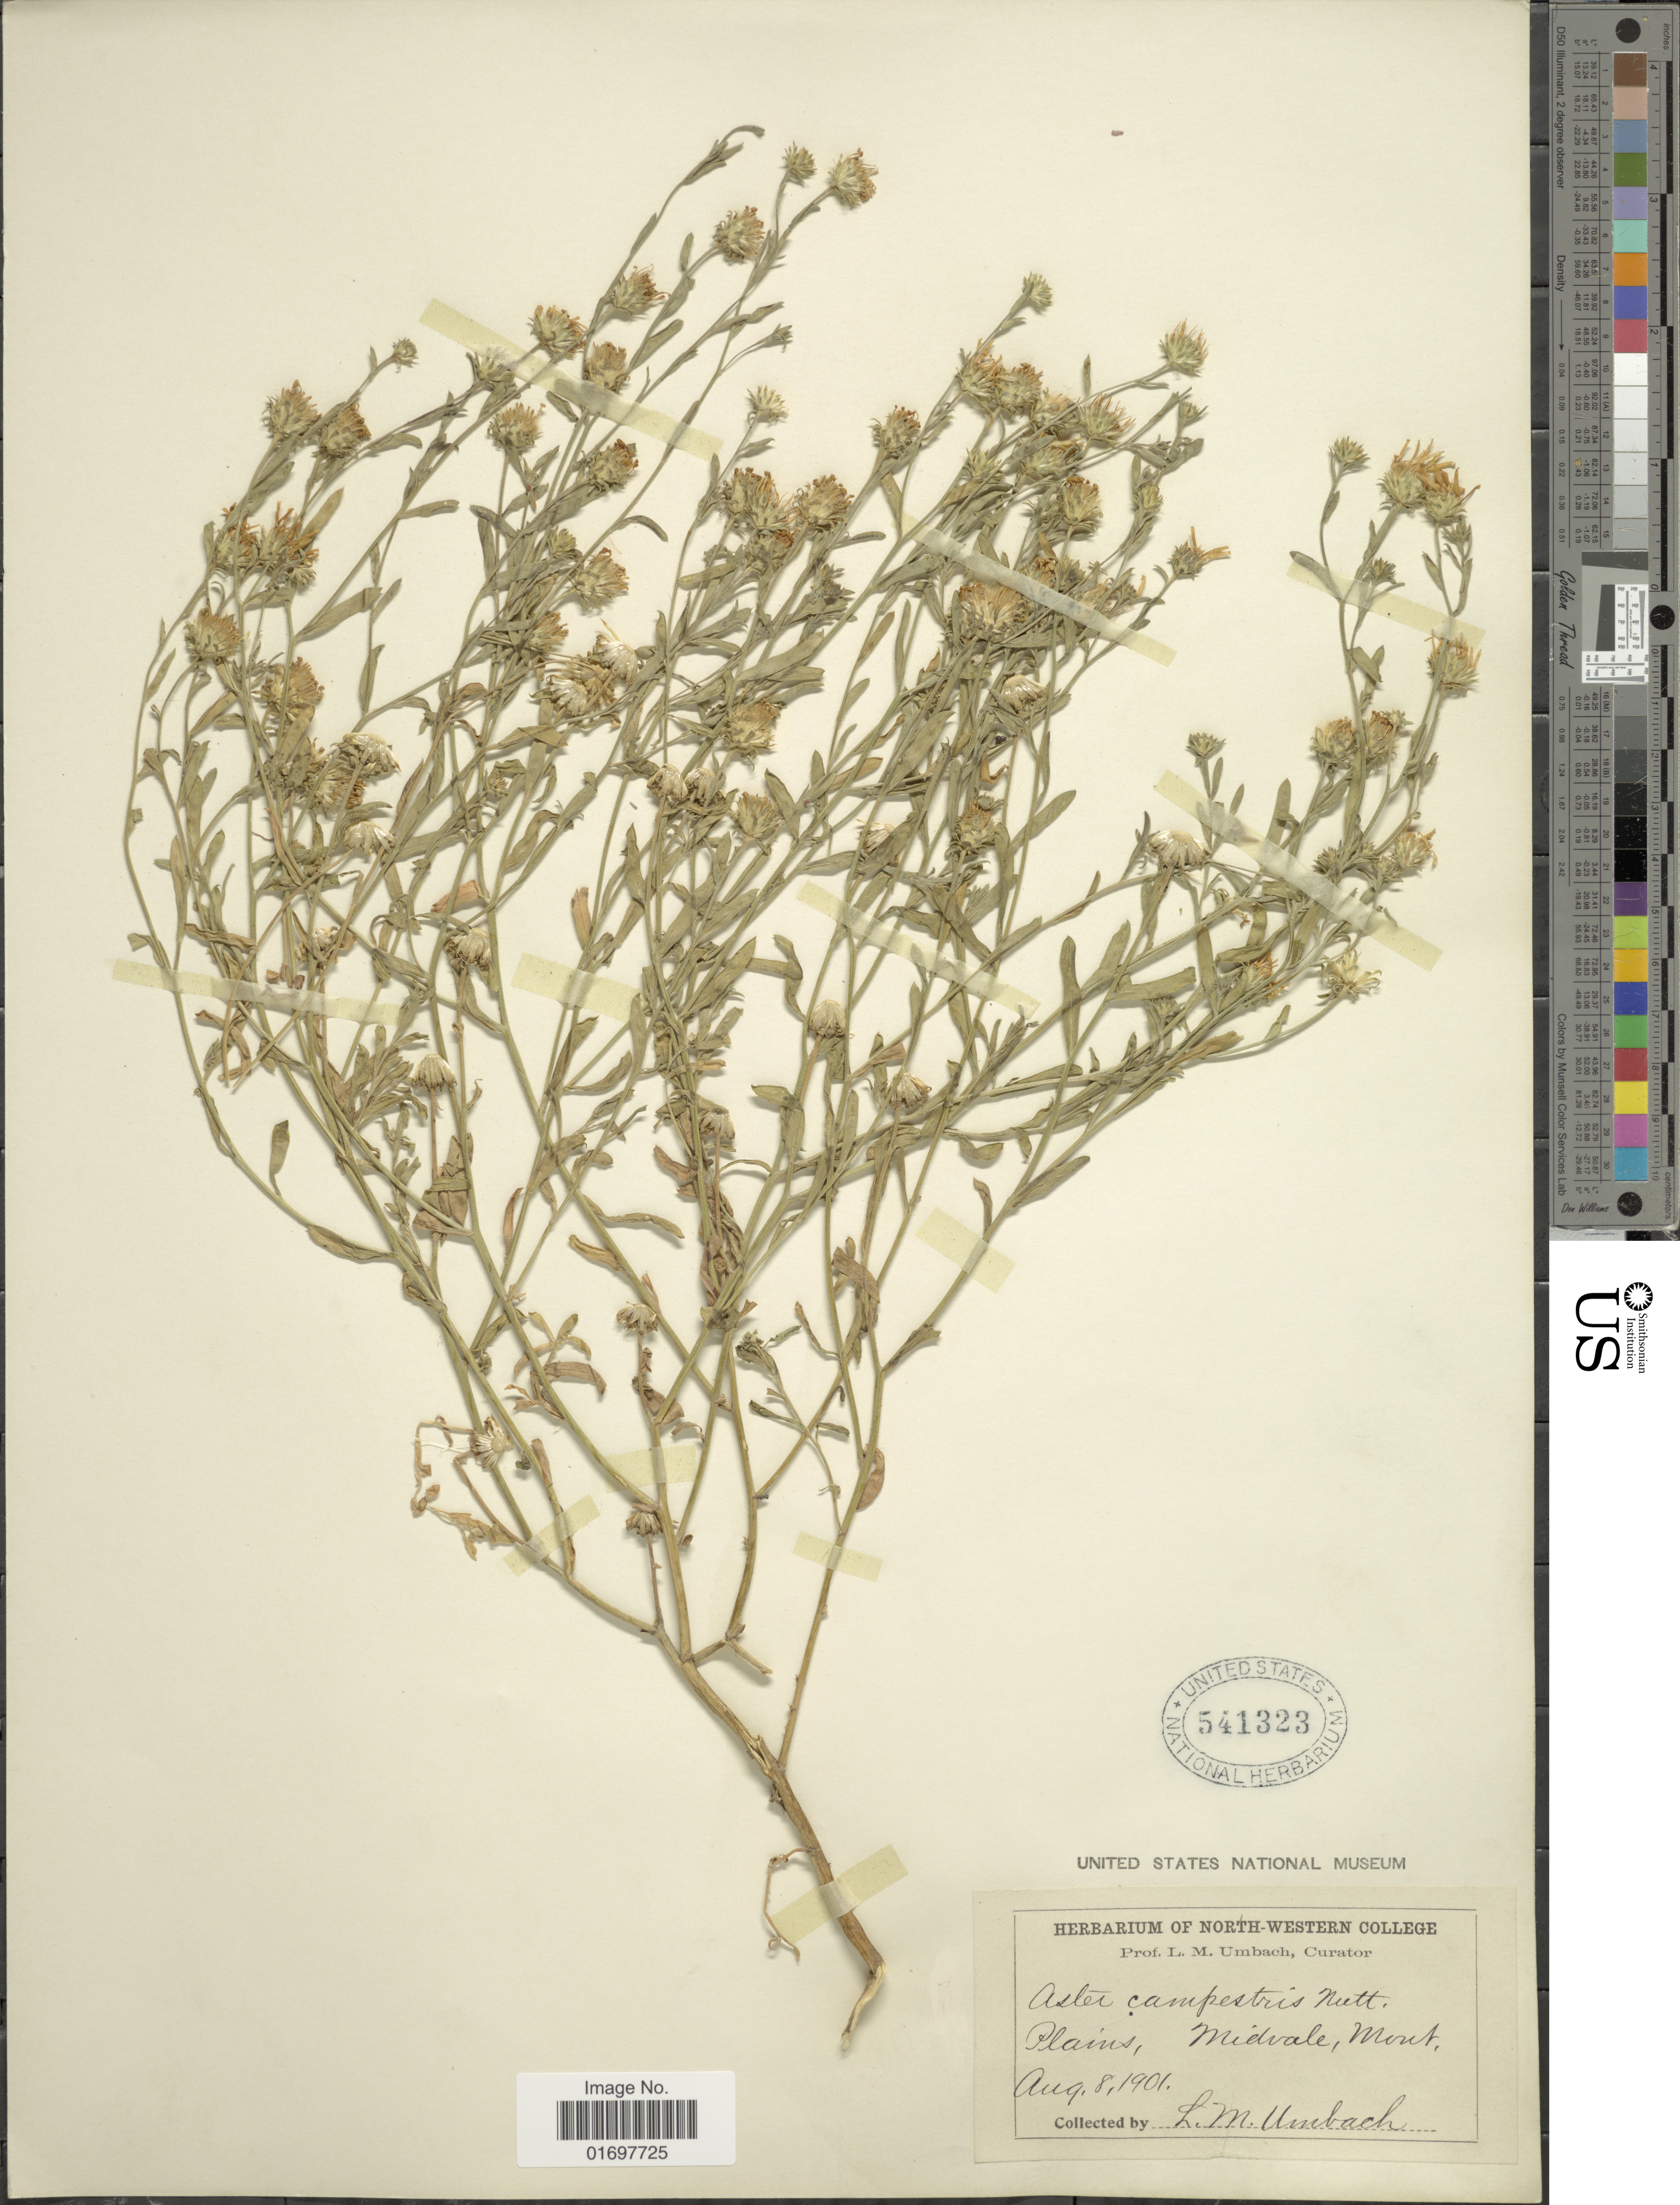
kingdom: Plantae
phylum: Tracheophyta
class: Magnoliopsida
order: Asterales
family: Asteraceae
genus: Symphyotrichum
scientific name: Symphyotrichum campestre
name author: (Nutt.) G.L. Nesom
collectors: L. M. Umbach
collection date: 1901-08-08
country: United States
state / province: Montana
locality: Plains, Midvale, Mont.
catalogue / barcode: US 541323